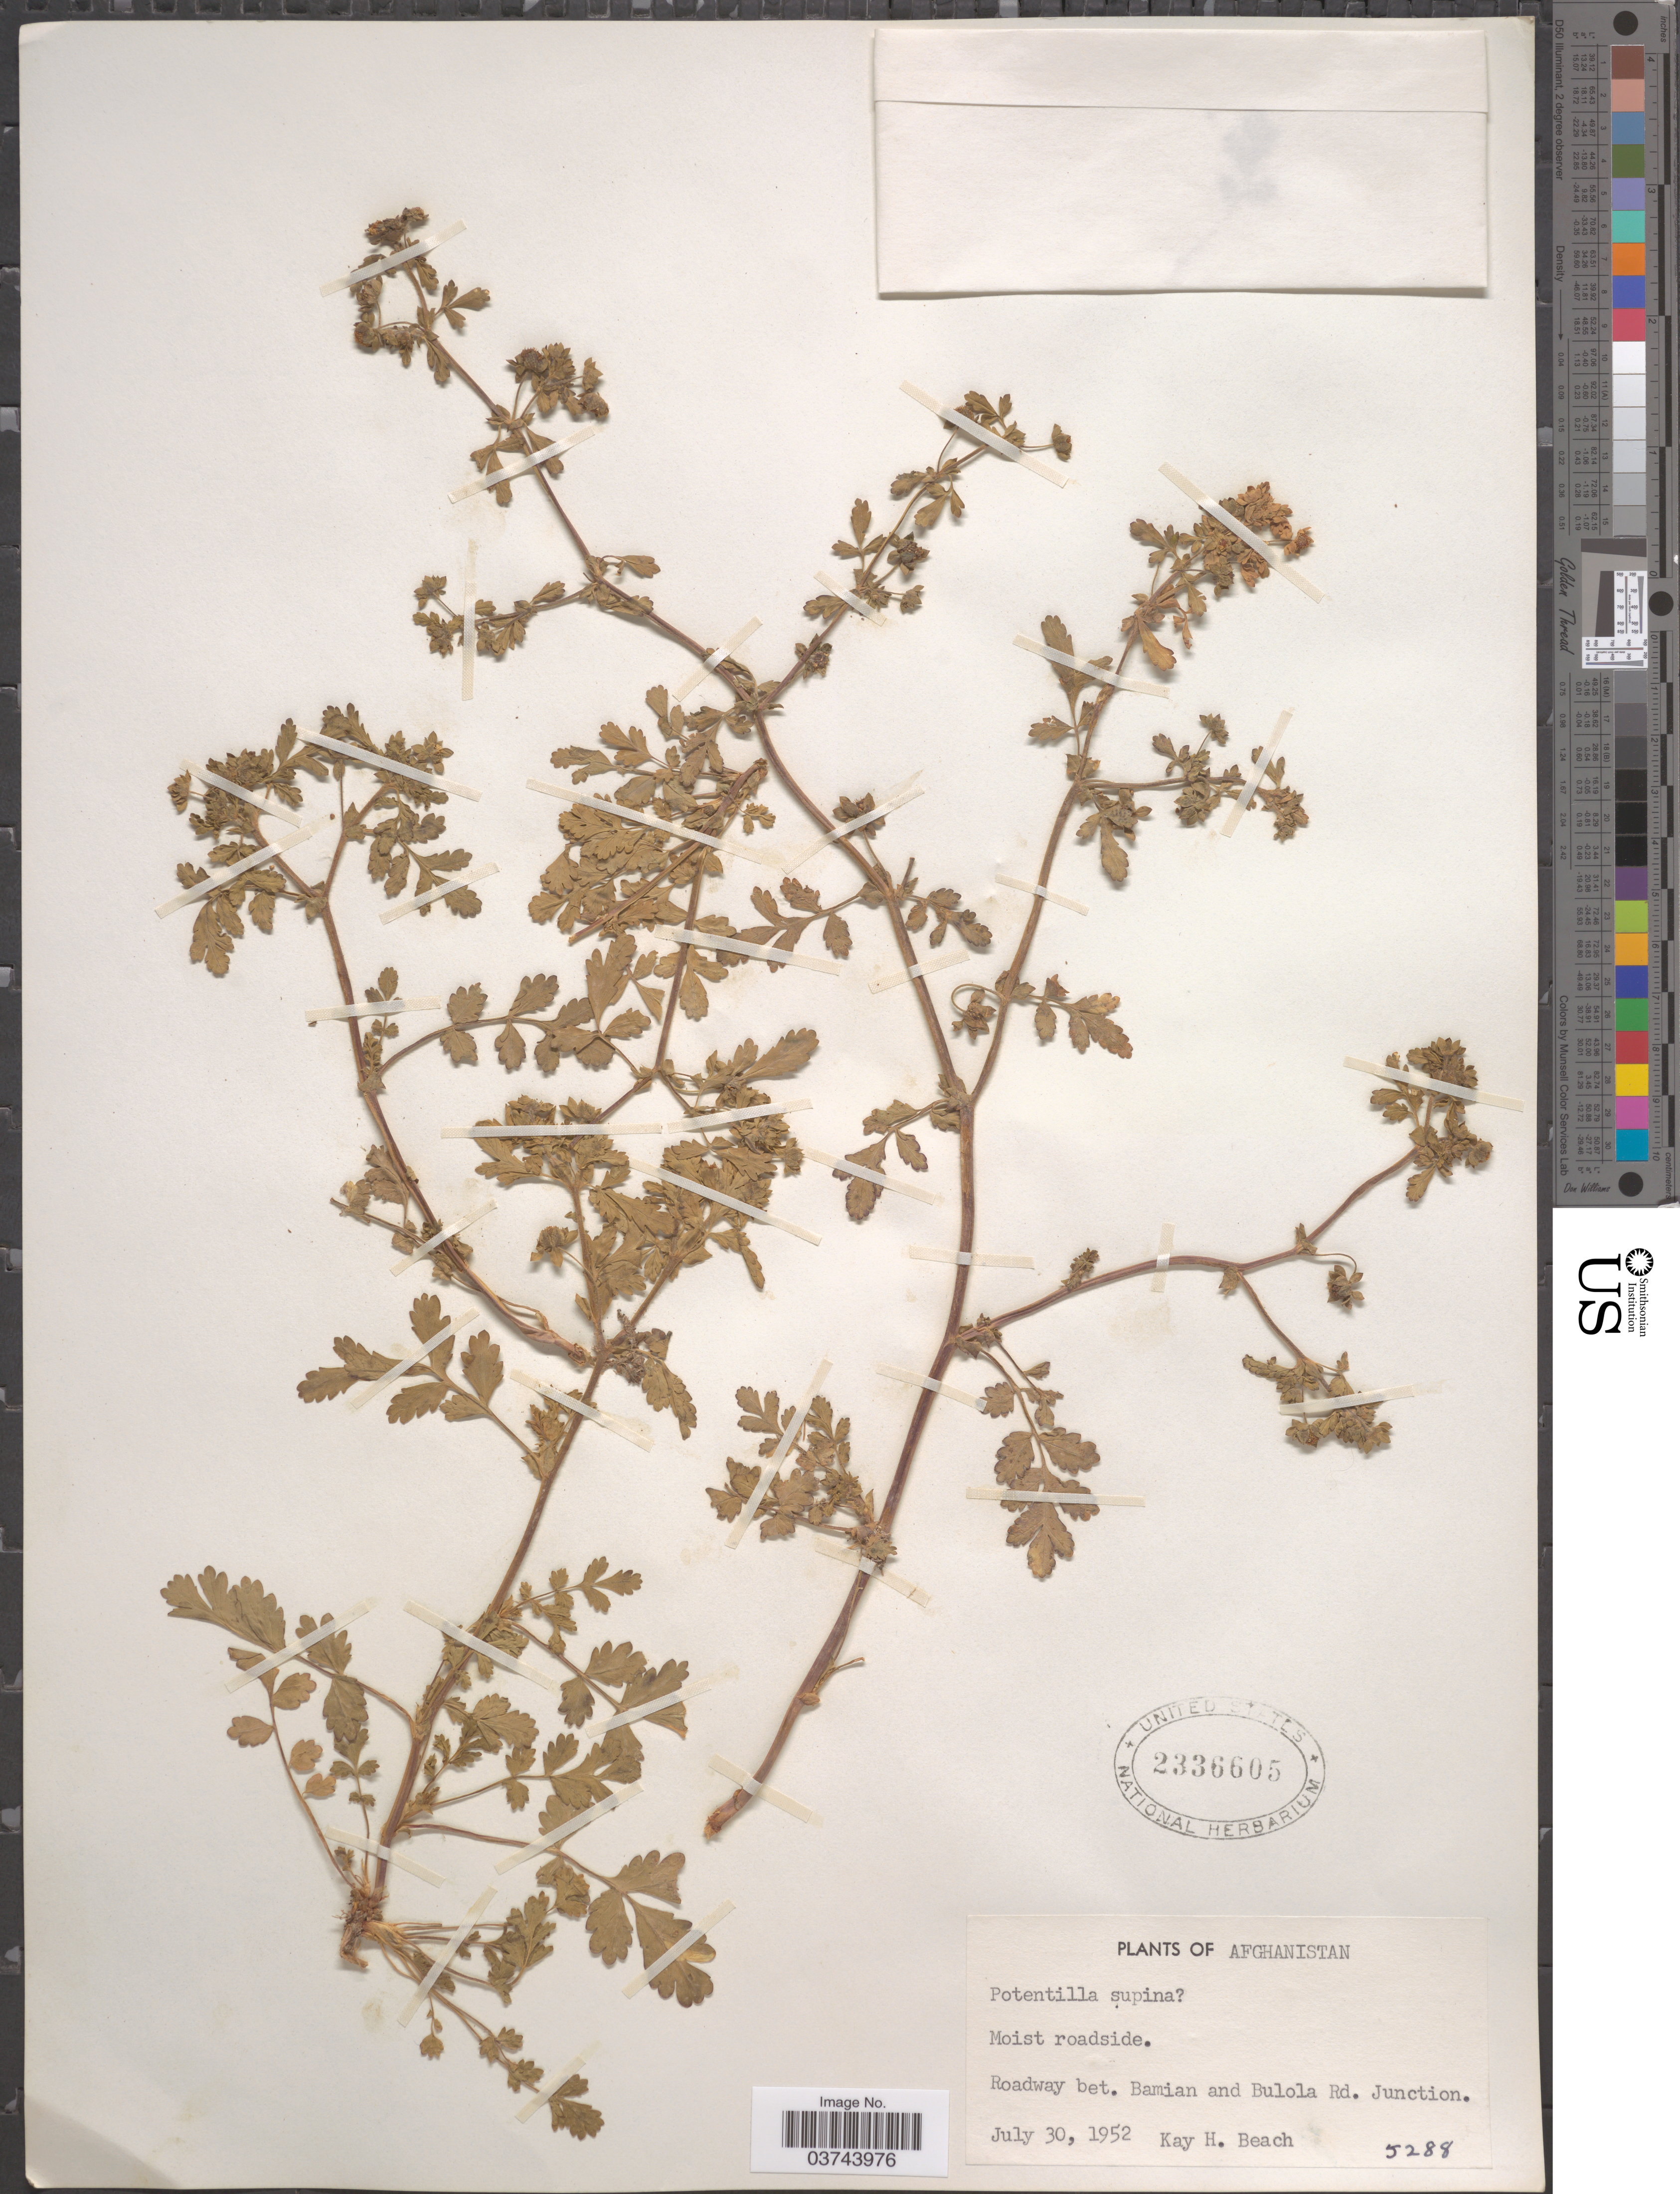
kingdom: Plantae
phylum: Tracheophyta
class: Magnoliopsida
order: Rosales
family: Rosaceae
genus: Potentilla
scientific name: Potentilla supina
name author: L.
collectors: K. H. Beach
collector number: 5288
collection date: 1952-07-30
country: Afghanistan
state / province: Bamian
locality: Roadway bet. Bamian and Bulola Rd. Junction.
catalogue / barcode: US 2336605